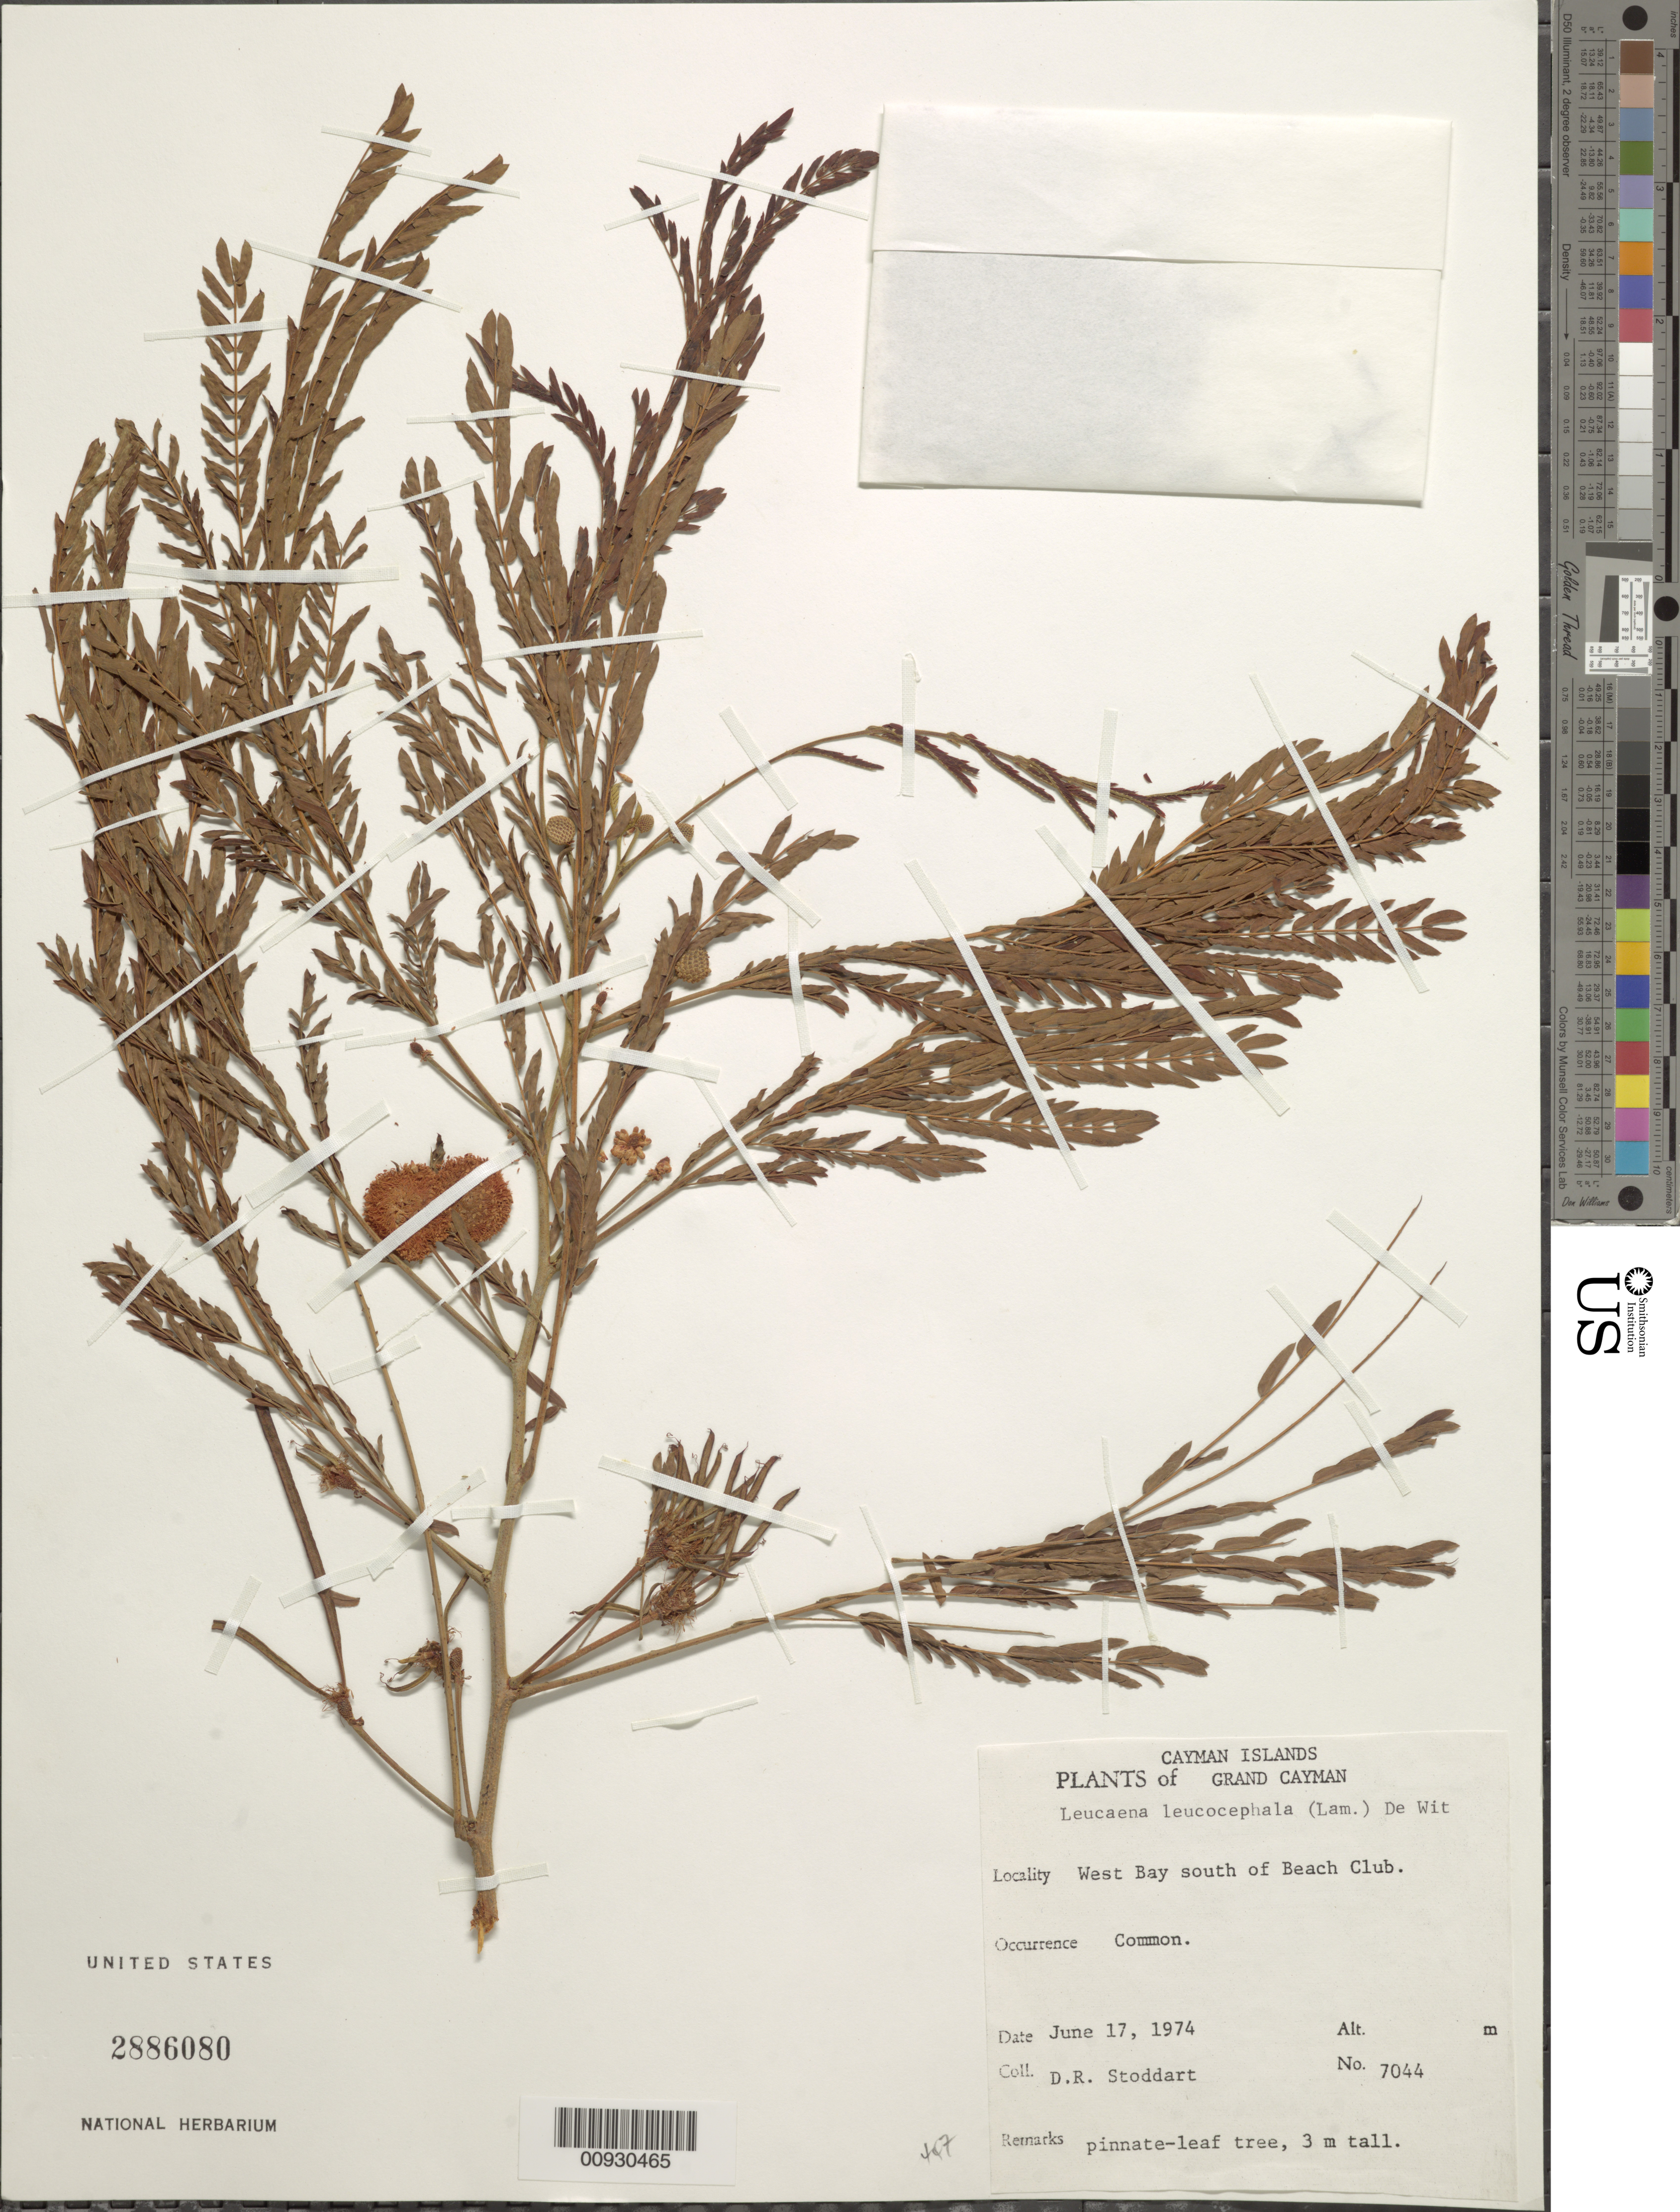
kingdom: Plantae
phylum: Tracheophyta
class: Magnoliopsida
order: Fabales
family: Fabaceae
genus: Leucaena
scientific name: Leucaena leucocephala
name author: (Lam.) de Wit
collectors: D. R. Stoddart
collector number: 7044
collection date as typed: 17 Jun 1974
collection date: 1974-06-17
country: Cayman Islands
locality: West Bay south of Beach Club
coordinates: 0 N, 0 E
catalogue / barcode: US 2886080